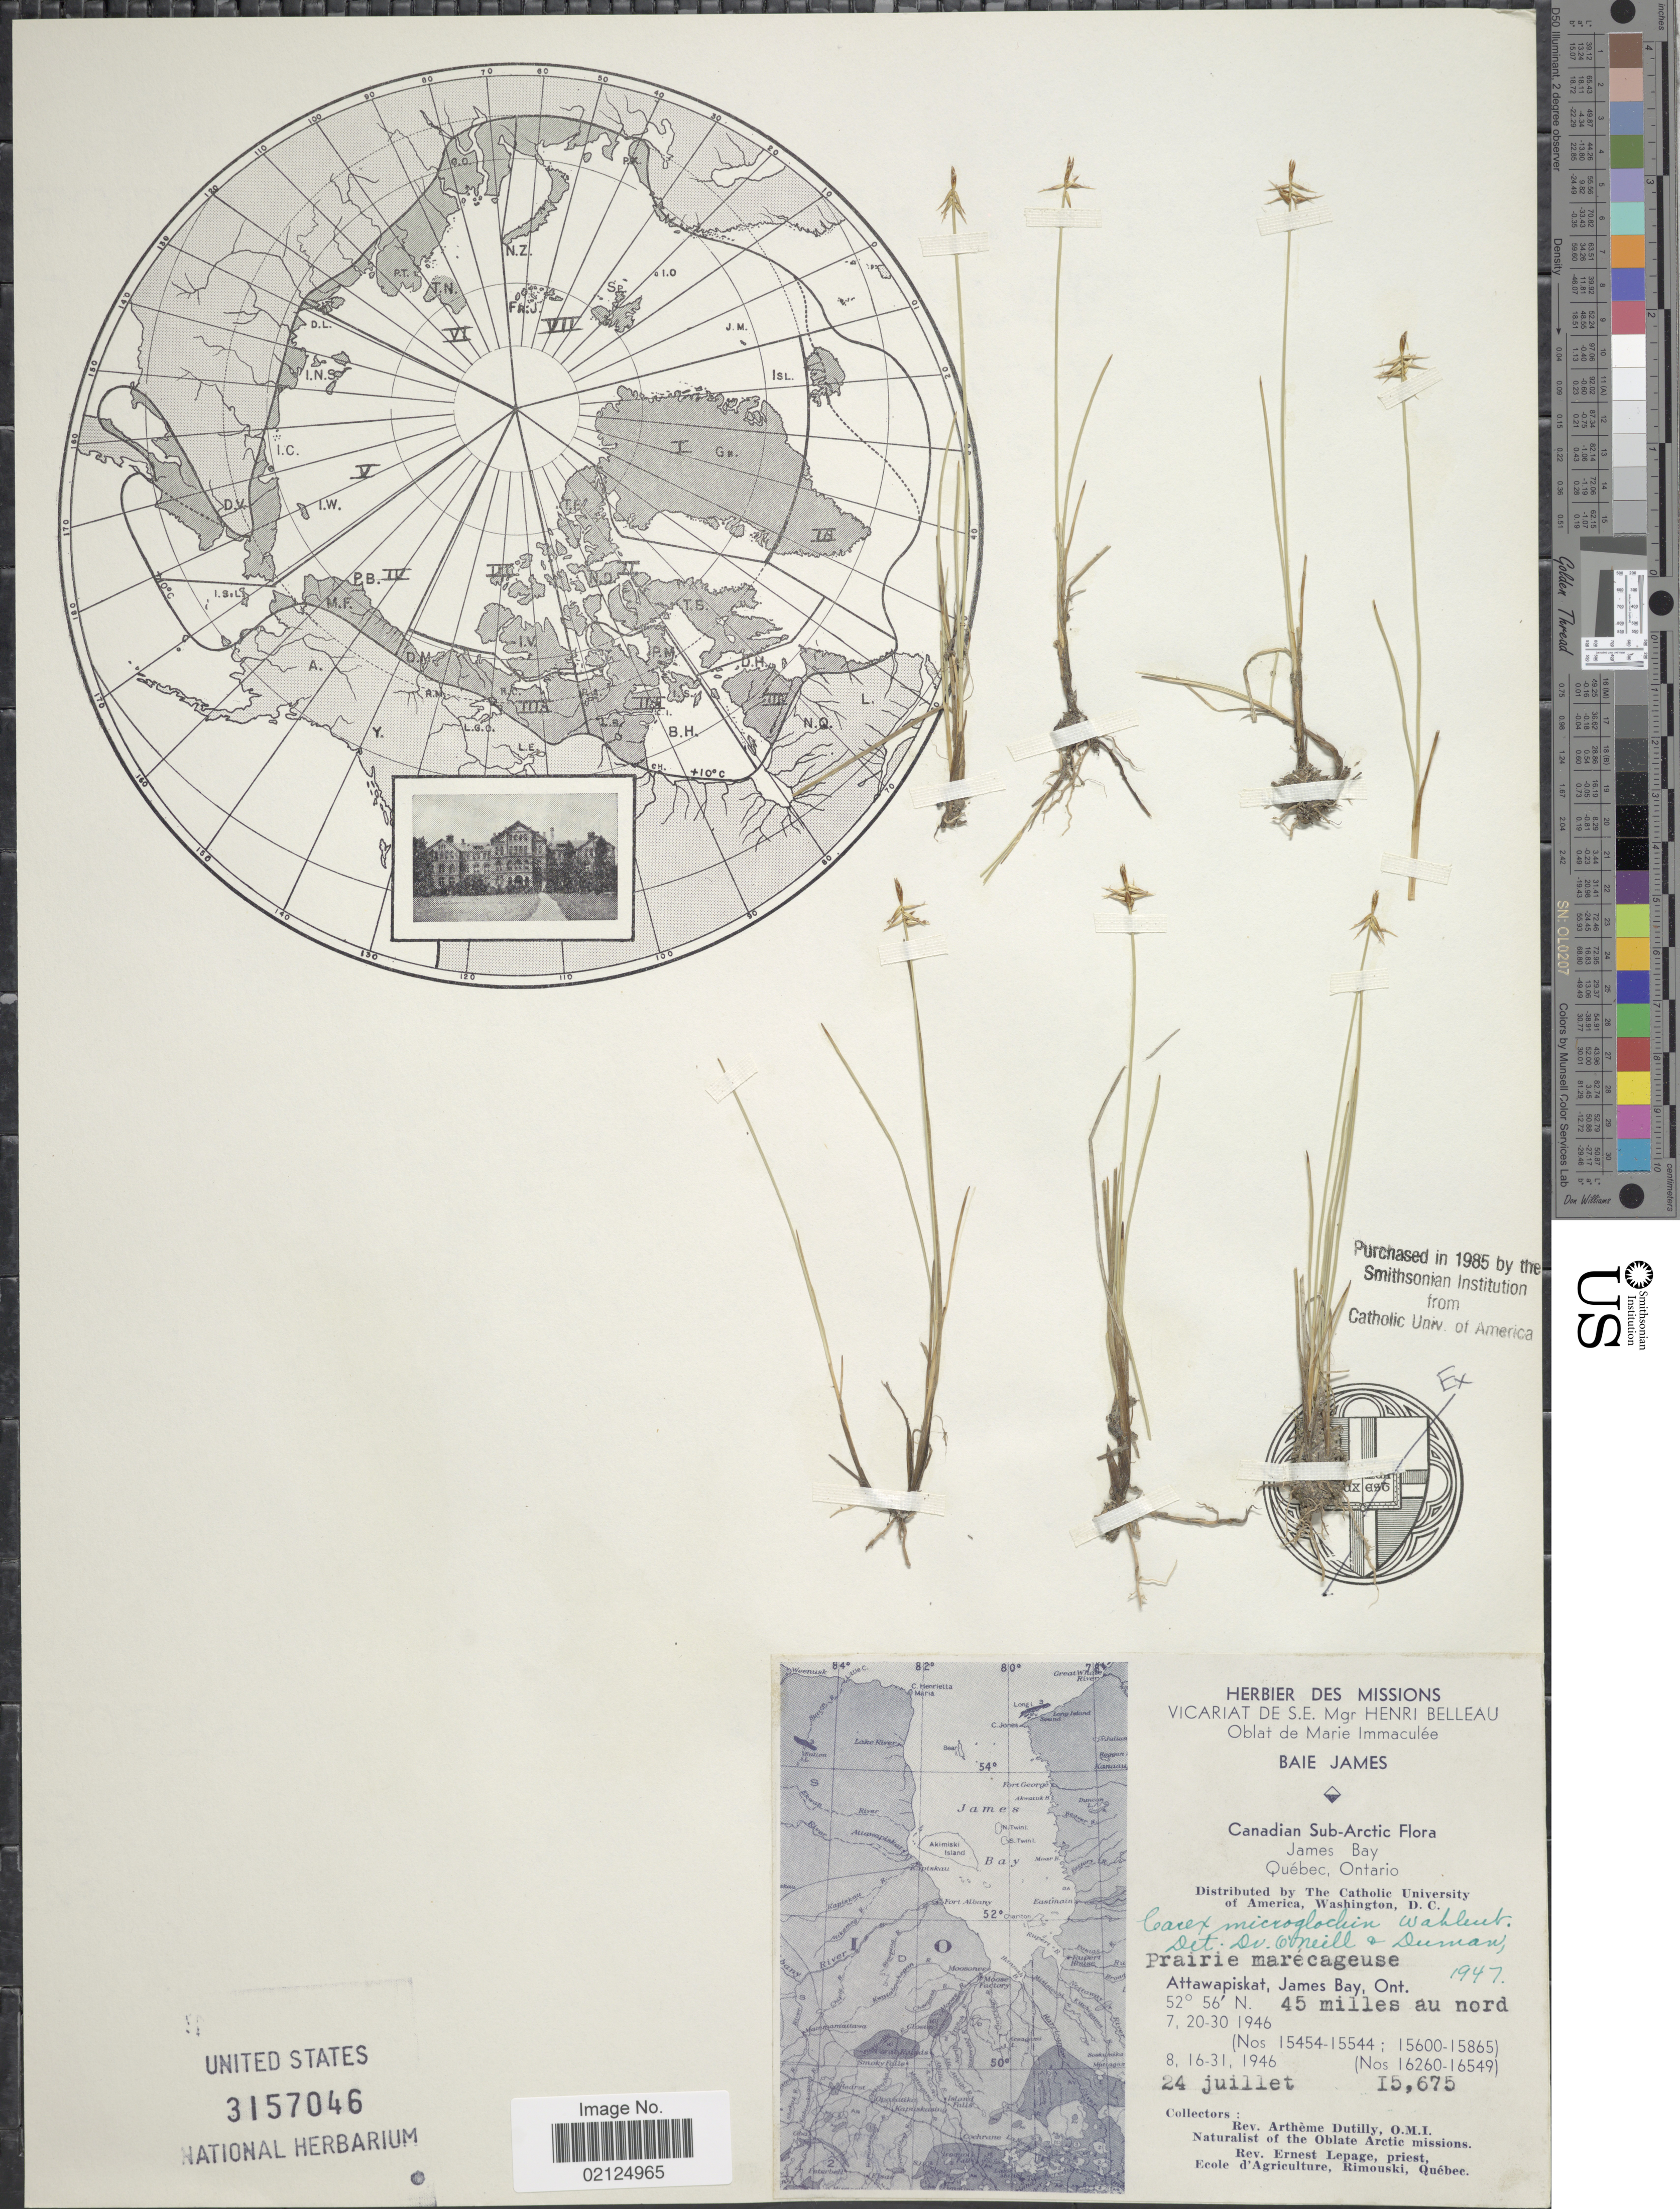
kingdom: Plantae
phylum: Tracheophyta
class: Liliopsida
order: Poales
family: Cyperaceae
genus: Carex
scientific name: Carex microglochin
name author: Wahlenb.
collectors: A. Dutilly & E. Lepage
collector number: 15675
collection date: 1946-07-24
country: Canada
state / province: Ontario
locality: Baie James, Canadian Sub-Arctic, James Bay, Quebec, Ontario, Attawapiskat, james Bay, Ont. 45 milles au nord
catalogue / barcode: US 3157046